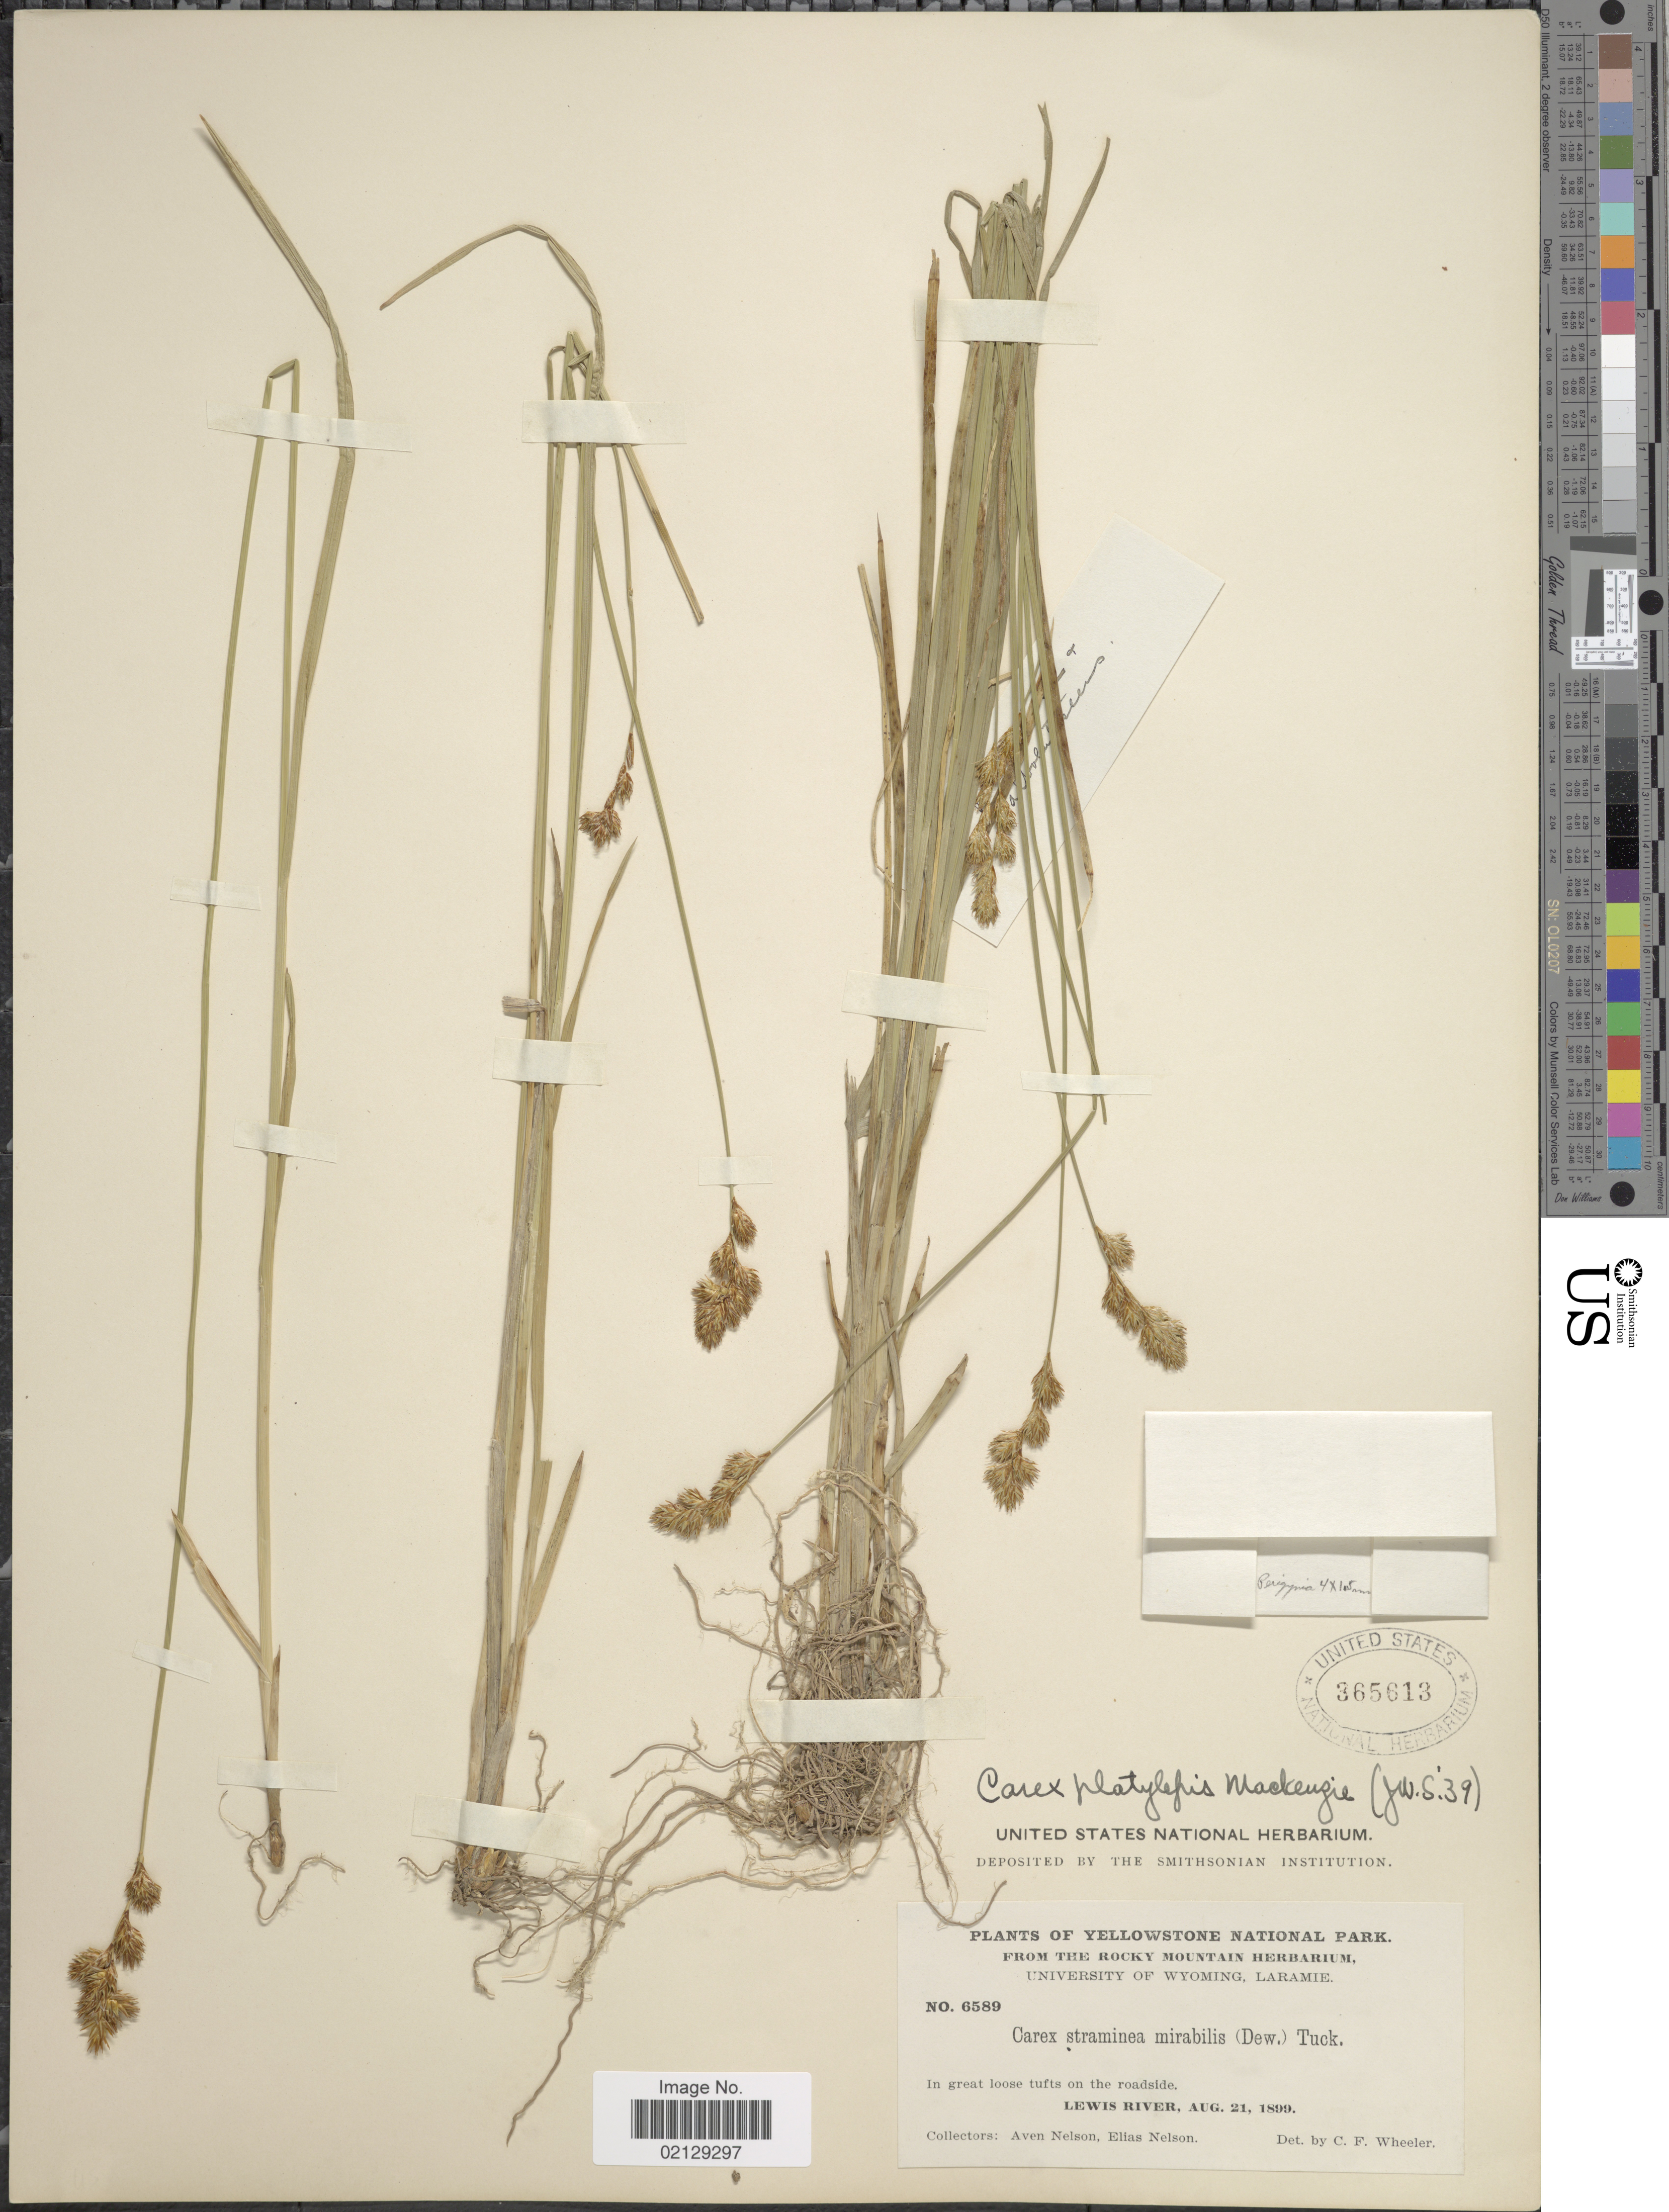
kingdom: Plantae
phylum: Tracheophyta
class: Liliopsida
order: Poales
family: Cyperaceae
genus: Carex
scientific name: Carex praticola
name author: Rydb.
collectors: A. Nelson & E. Nelson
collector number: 6589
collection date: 1899-08-21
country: United States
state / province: Wyoming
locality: Yellowstone National Park, Lewis River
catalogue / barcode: US 365613